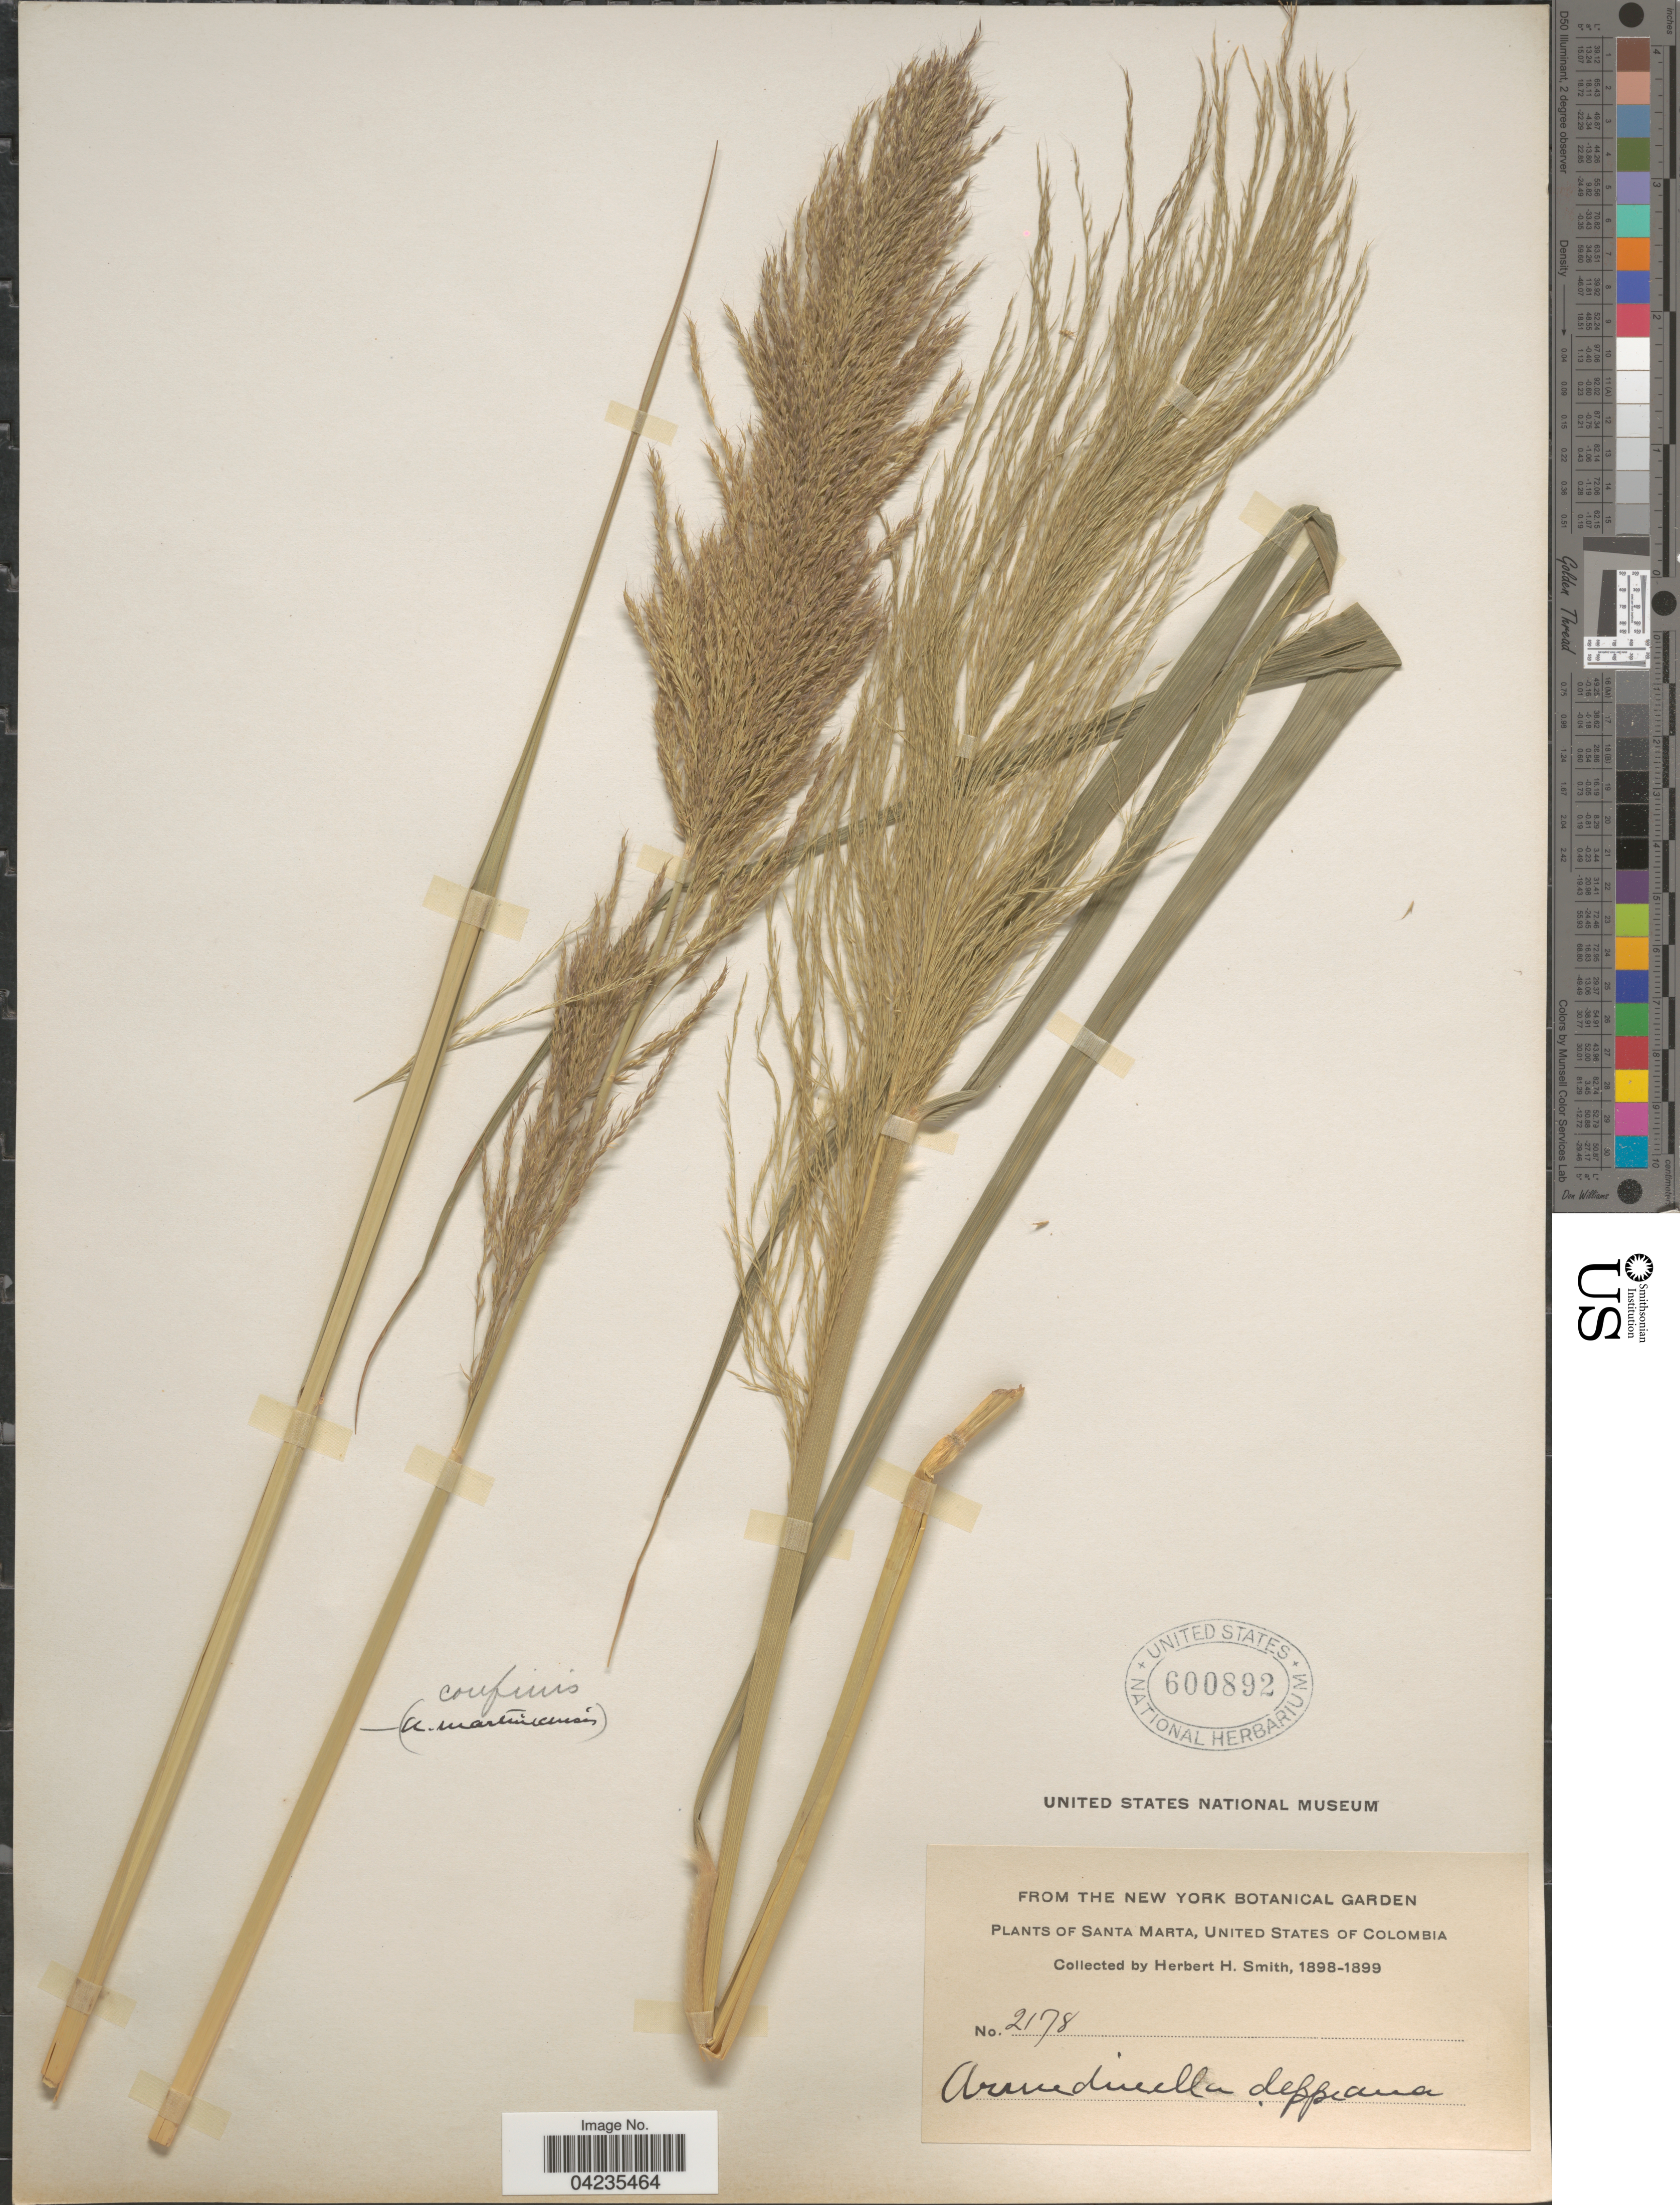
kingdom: Plantae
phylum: Tracheophyta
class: Liliopsida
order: Poales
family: Poaceae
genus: Arundinella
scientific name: Arundinella hispida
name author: (Humb. & Bonpl. ex Willd.) Kuntze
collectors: Herbert H. Smith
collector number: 2178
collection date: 1898/1899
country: Colombia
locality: Santa Marta, United States of Colombia.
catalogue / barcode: US 600892